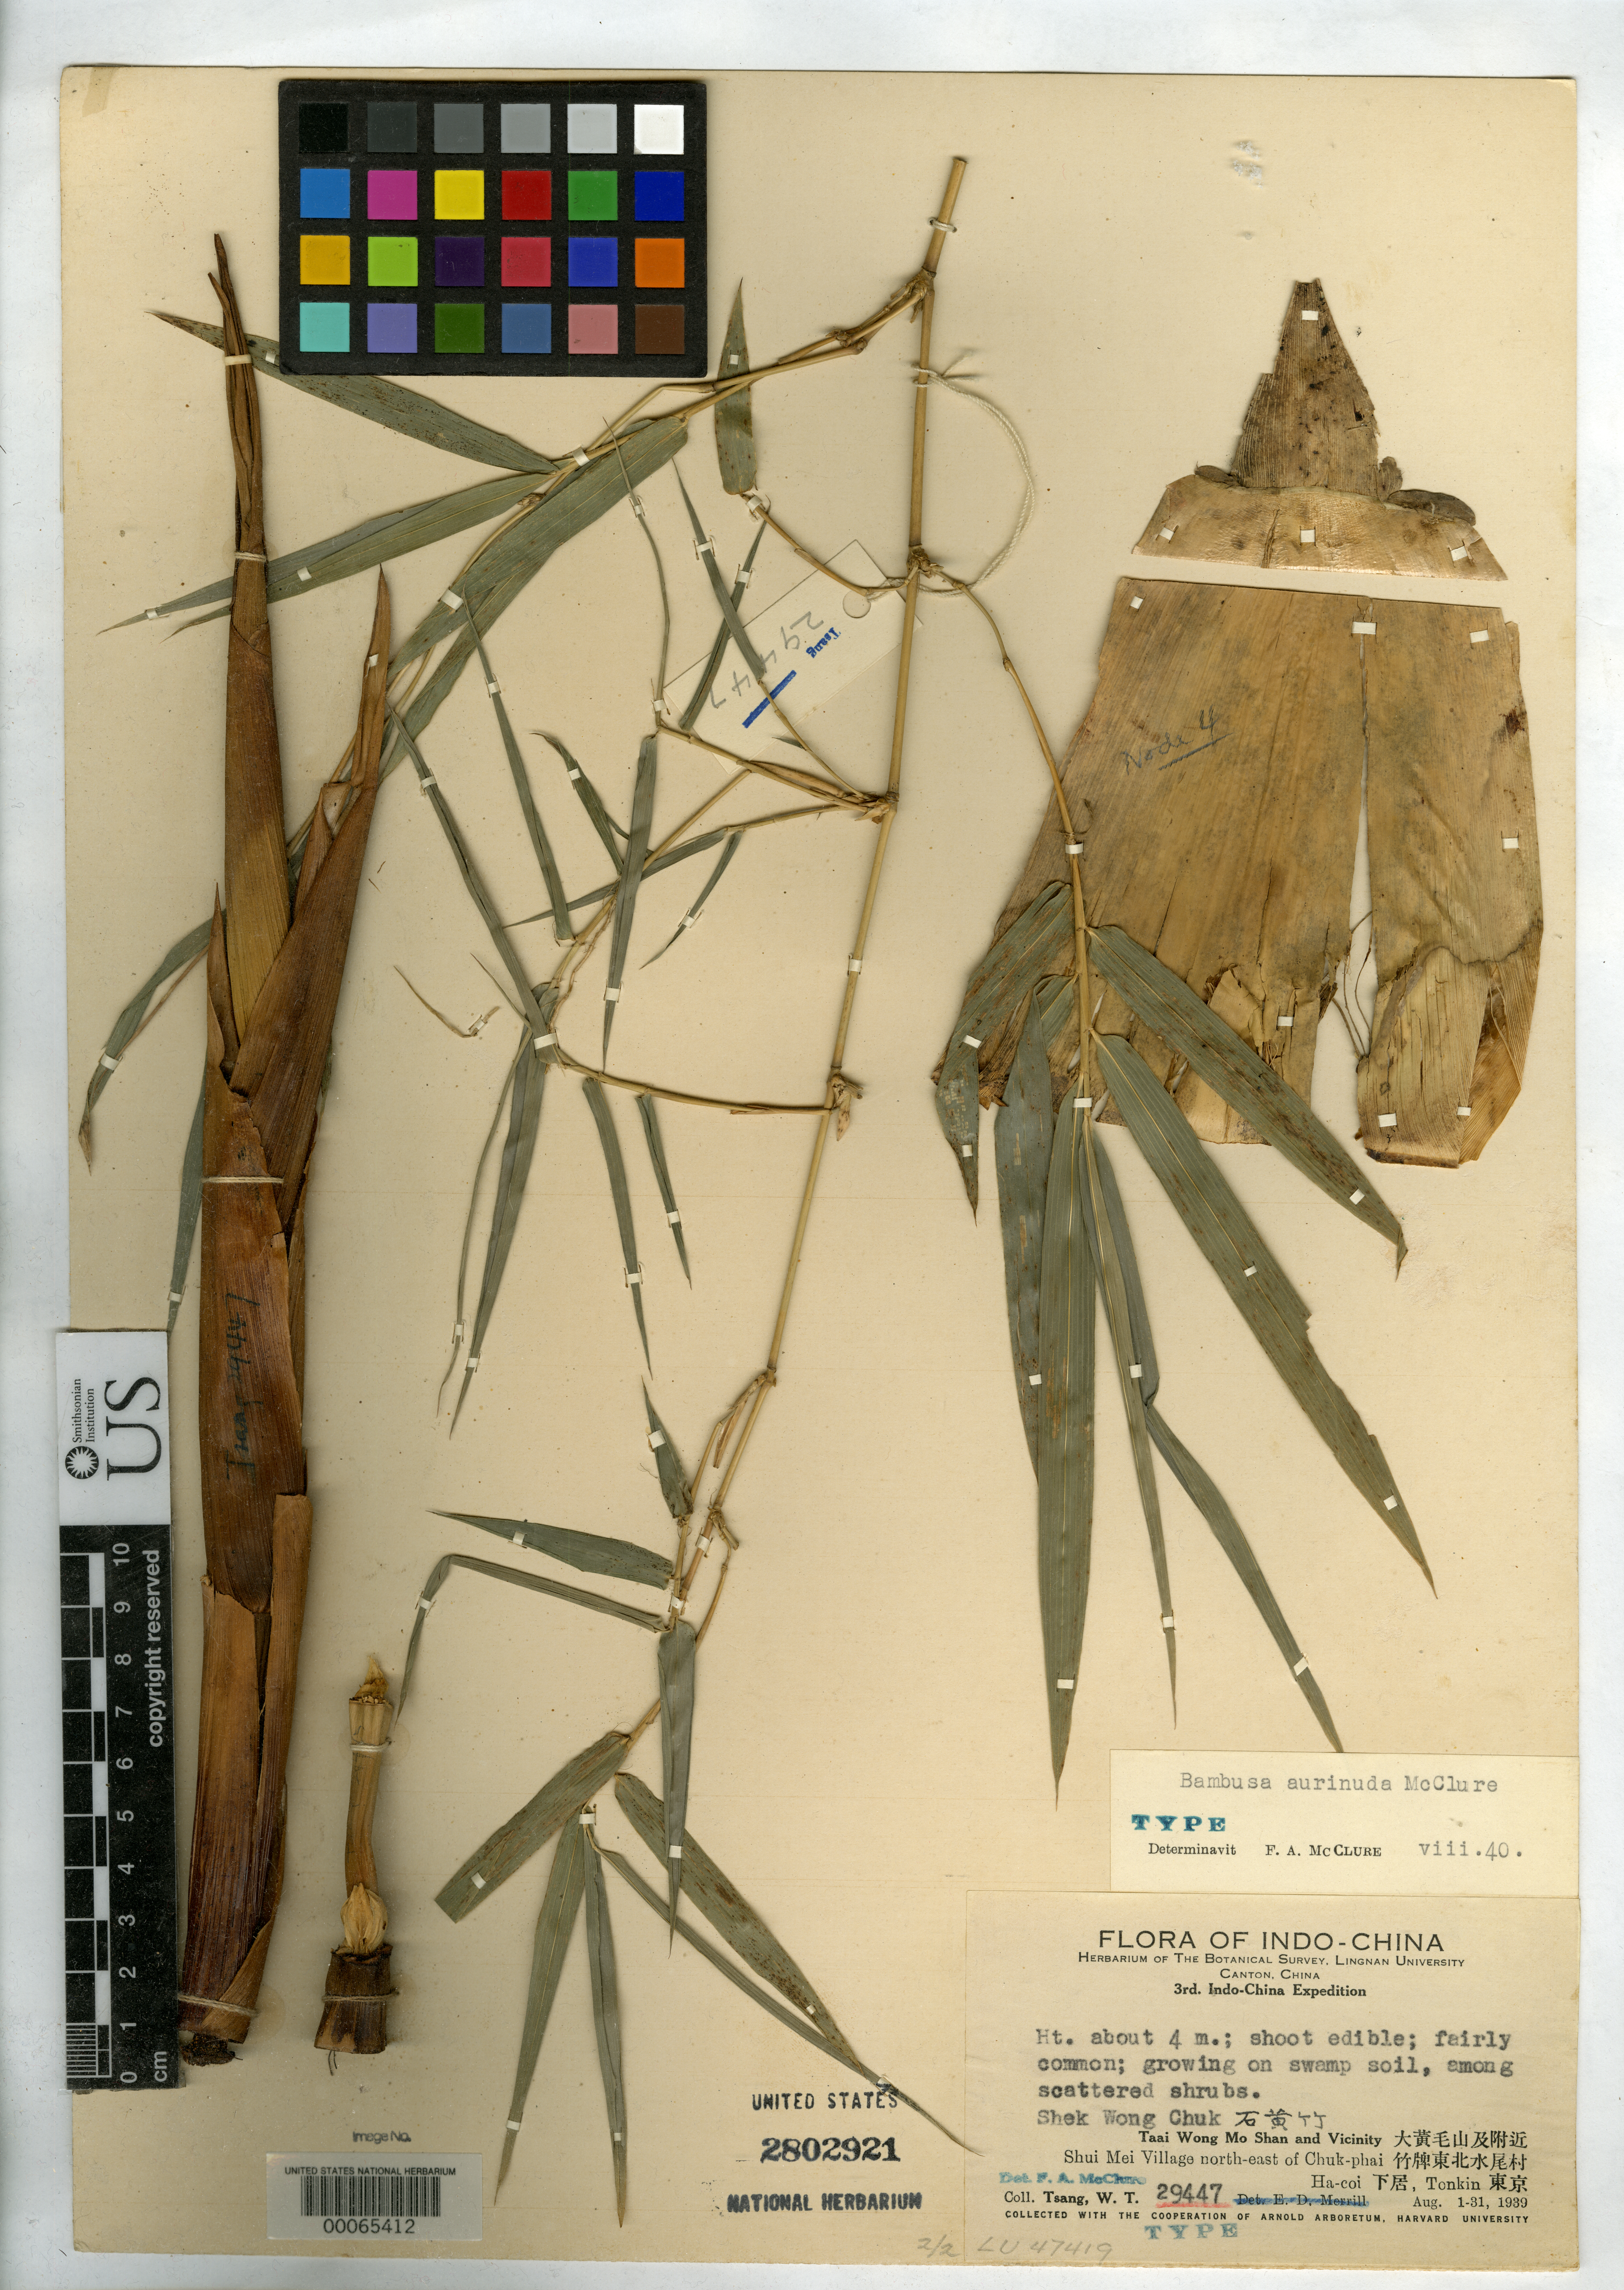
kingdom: Plantae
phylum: Tracheophyta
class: Liliopsida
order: Poales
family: Poaceae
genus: Bambusa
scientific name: Bambusa aurinuda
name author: McClure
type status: Holotype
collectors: W. T. Tsang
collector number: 29447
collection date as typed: Aug 1939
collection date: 1939-08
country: Vietnam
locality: Taai Wong Shan, Shui Mei village NE of Chuk-phai.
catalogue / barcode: US 2802921